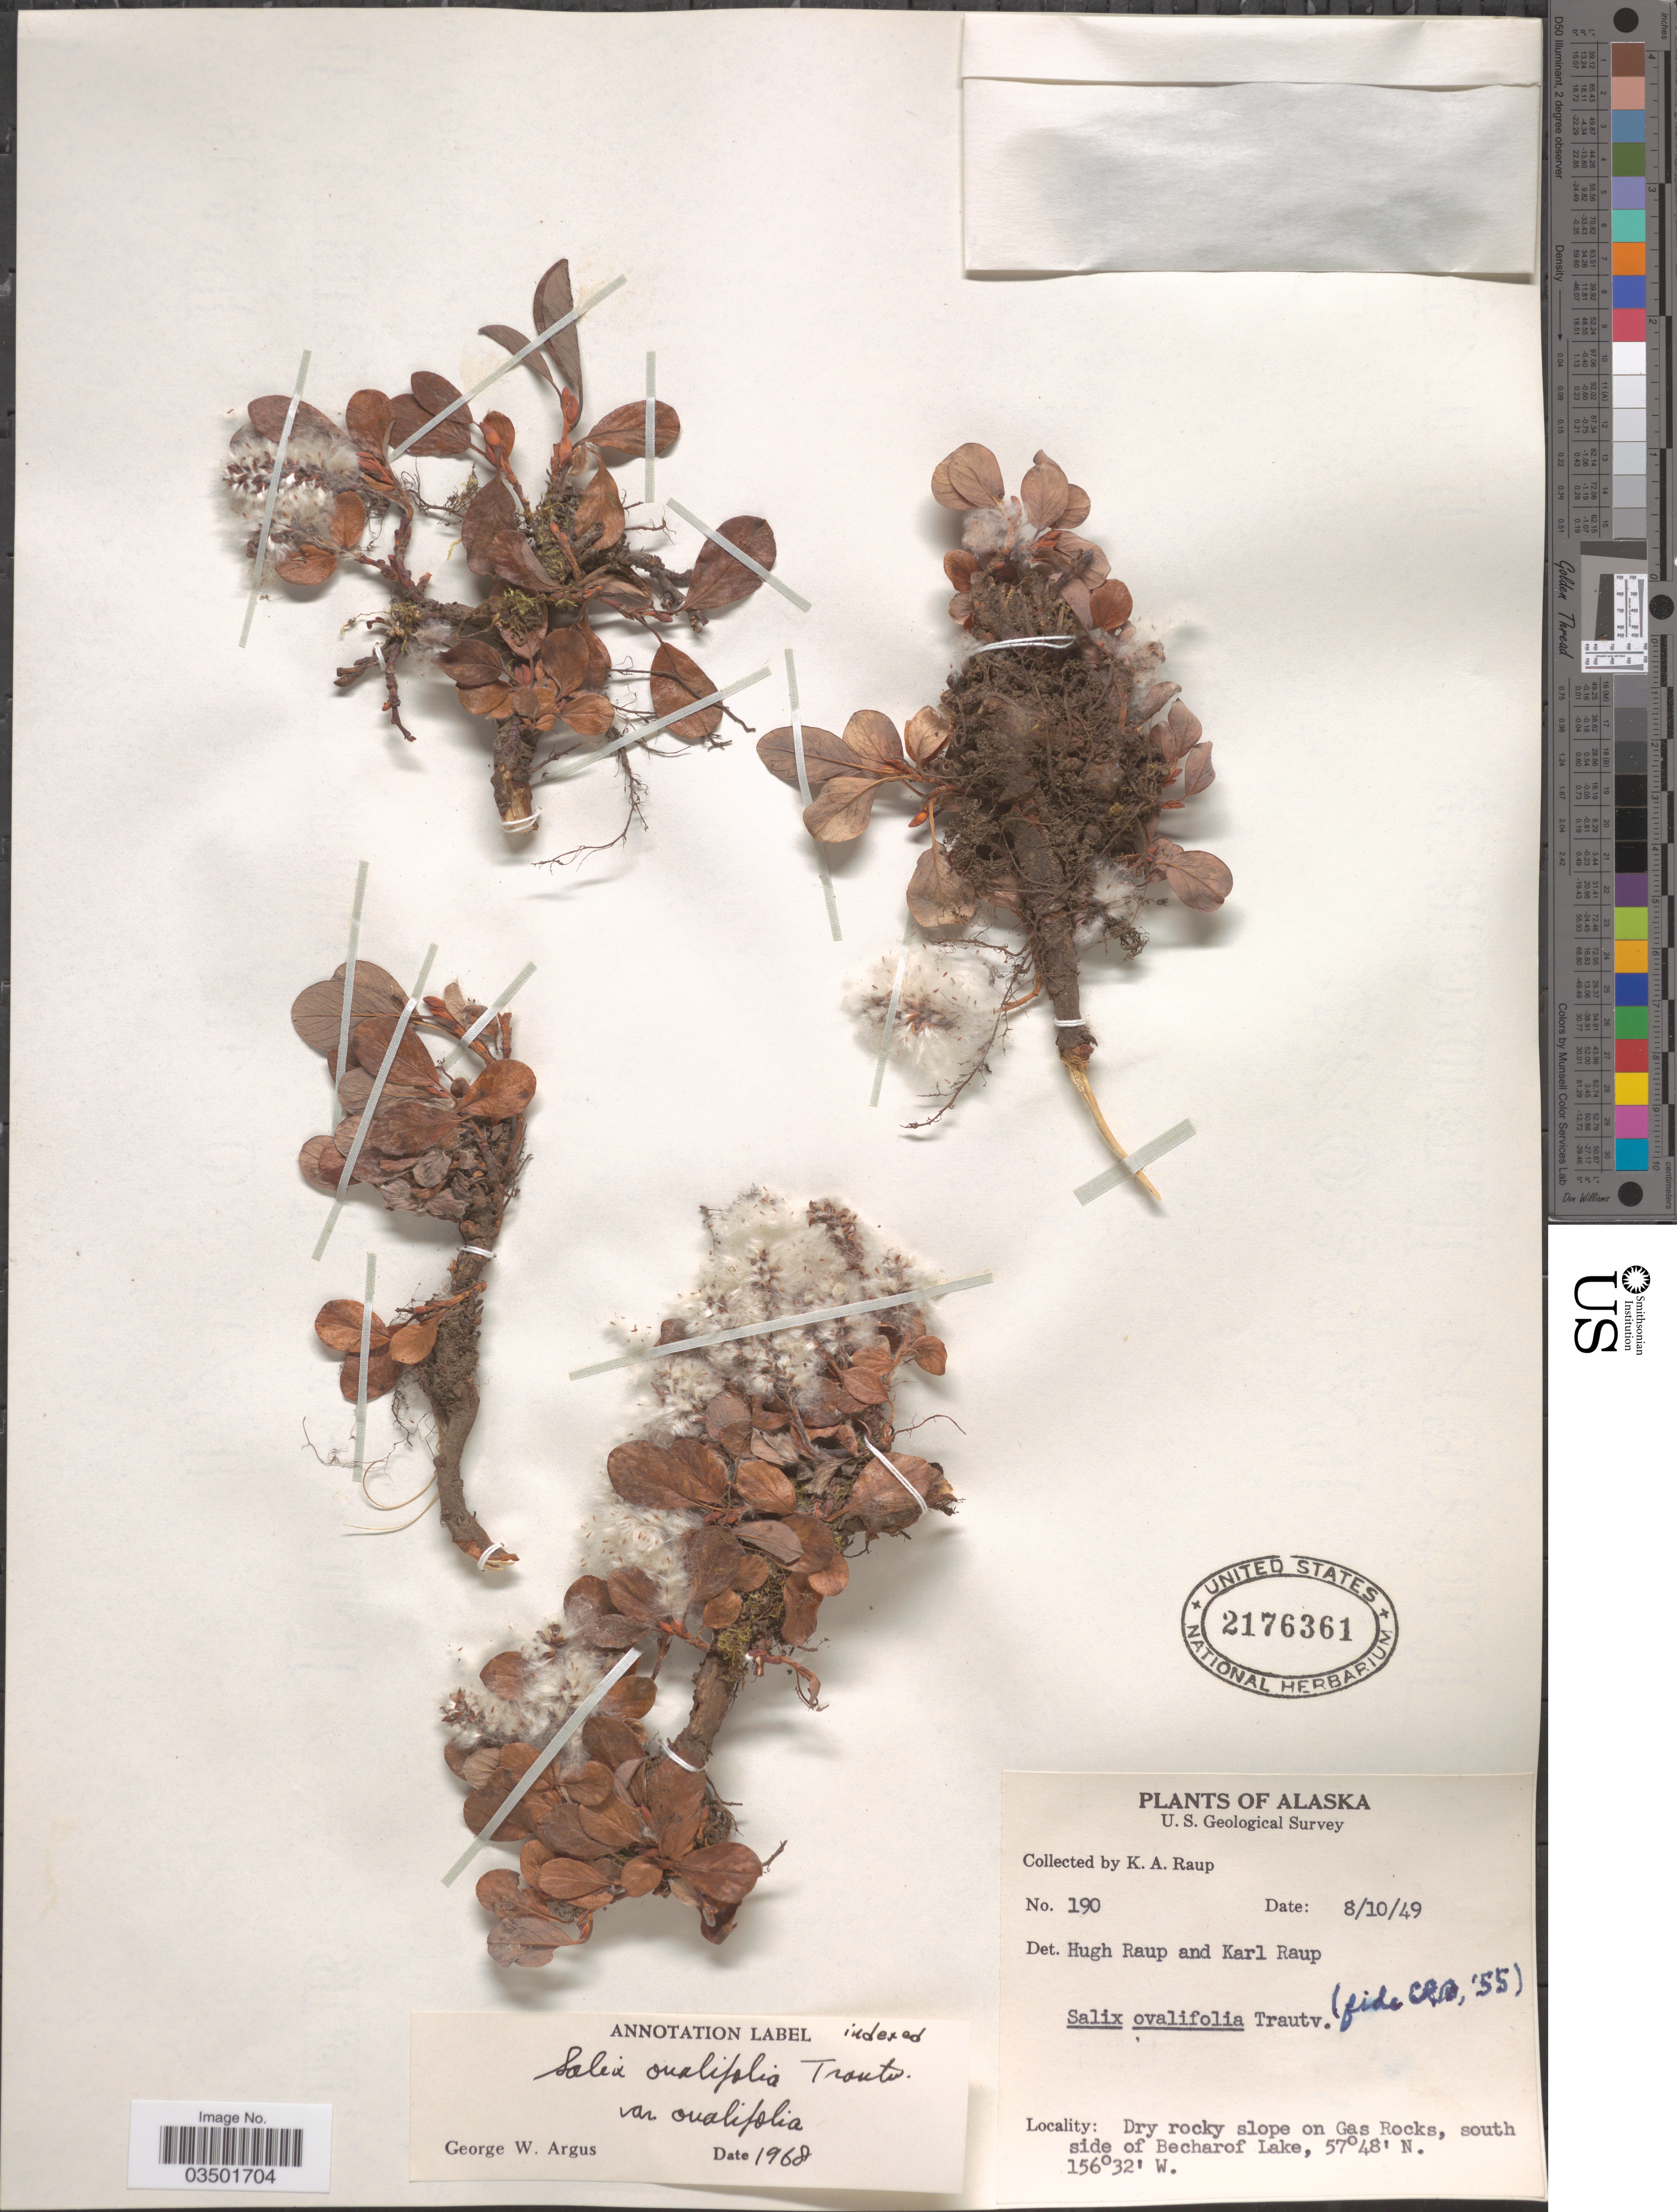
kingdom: Plantae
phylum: Tracheophyta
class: Magnoliopsida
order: Malpighiales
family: Salicaceae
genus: Salix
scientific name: Salix ovalifolia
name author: Trautv.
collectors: K. Raup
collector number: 190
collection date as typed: Transcribed d/m/y: 10/8/49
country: United States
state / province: Alaska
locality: Gas Rocks, south side of Becharof Lake.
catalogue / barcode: US 2176361